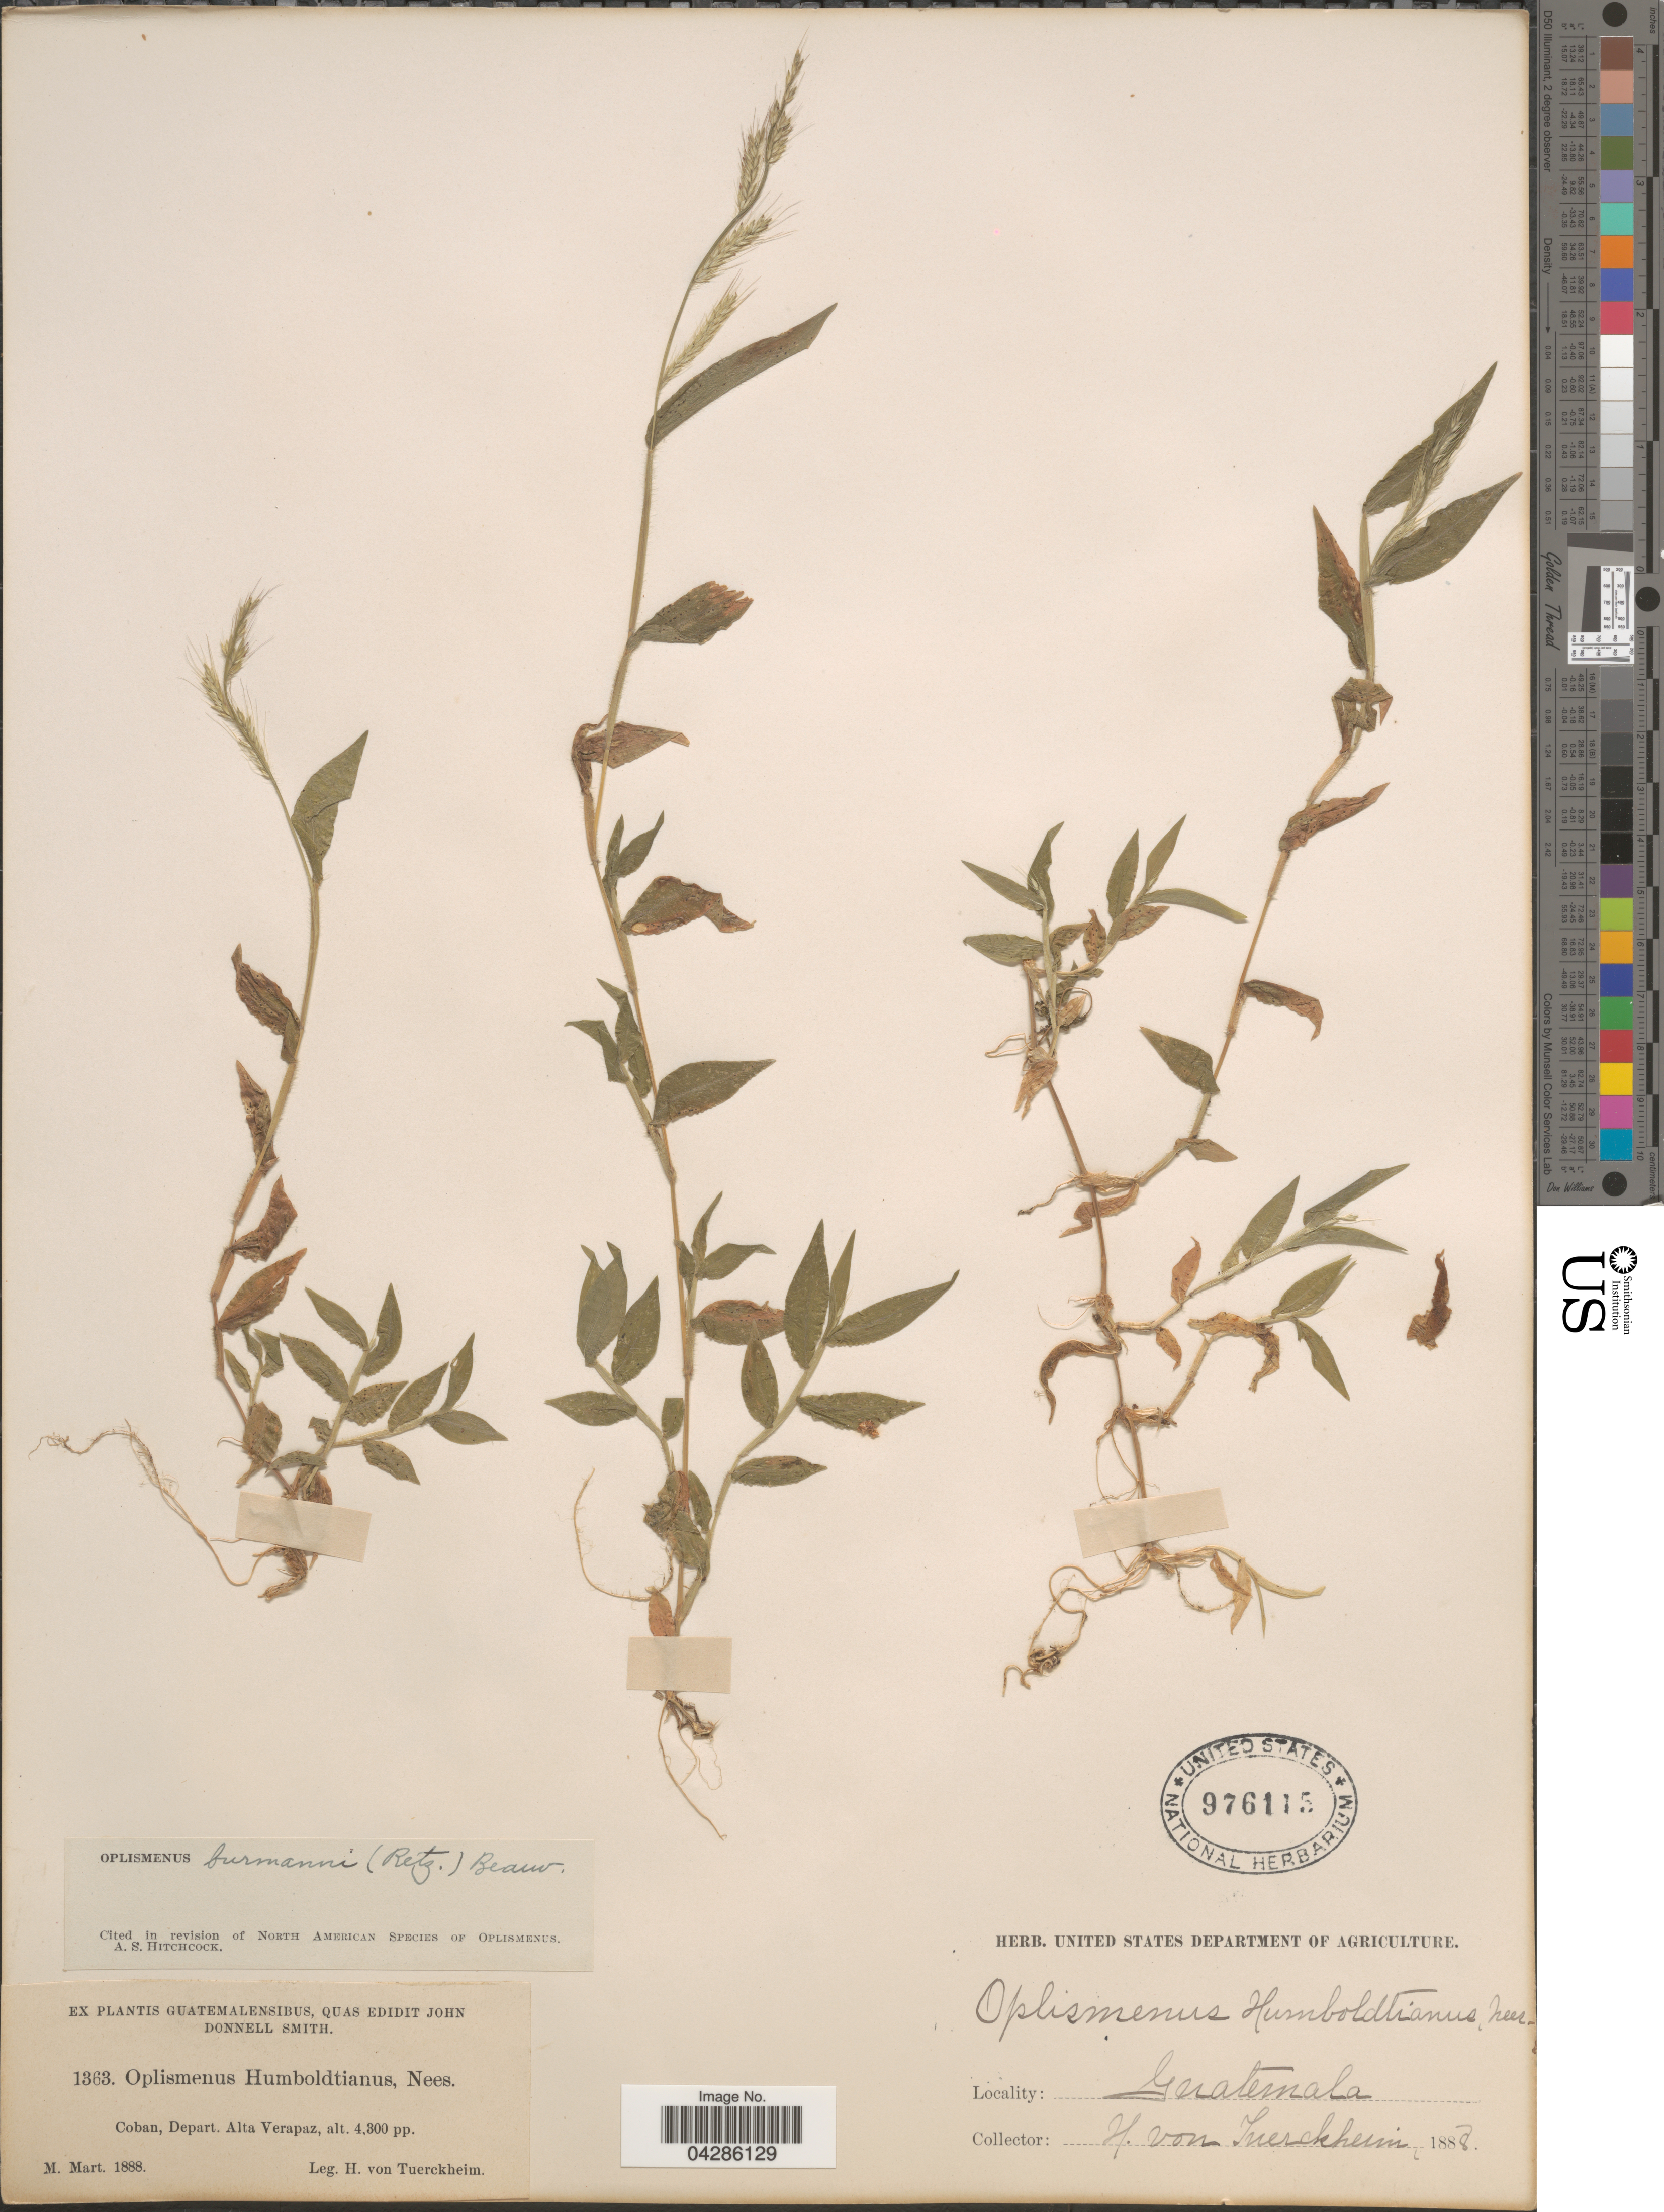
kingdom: Plantae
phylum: Tracheophyta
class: Liliopsida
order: Poales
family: Poaceae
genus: Oplismenus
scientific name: Oplismenus burmannii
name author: (Retz.) P. Beauv.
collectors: H. von Türckheim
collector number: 1363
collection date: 1888-03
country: Guatemala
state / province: Alta Verapaz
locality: Coban, Depart. Alta Verapaz.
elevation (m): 1311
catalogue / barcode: US 976115